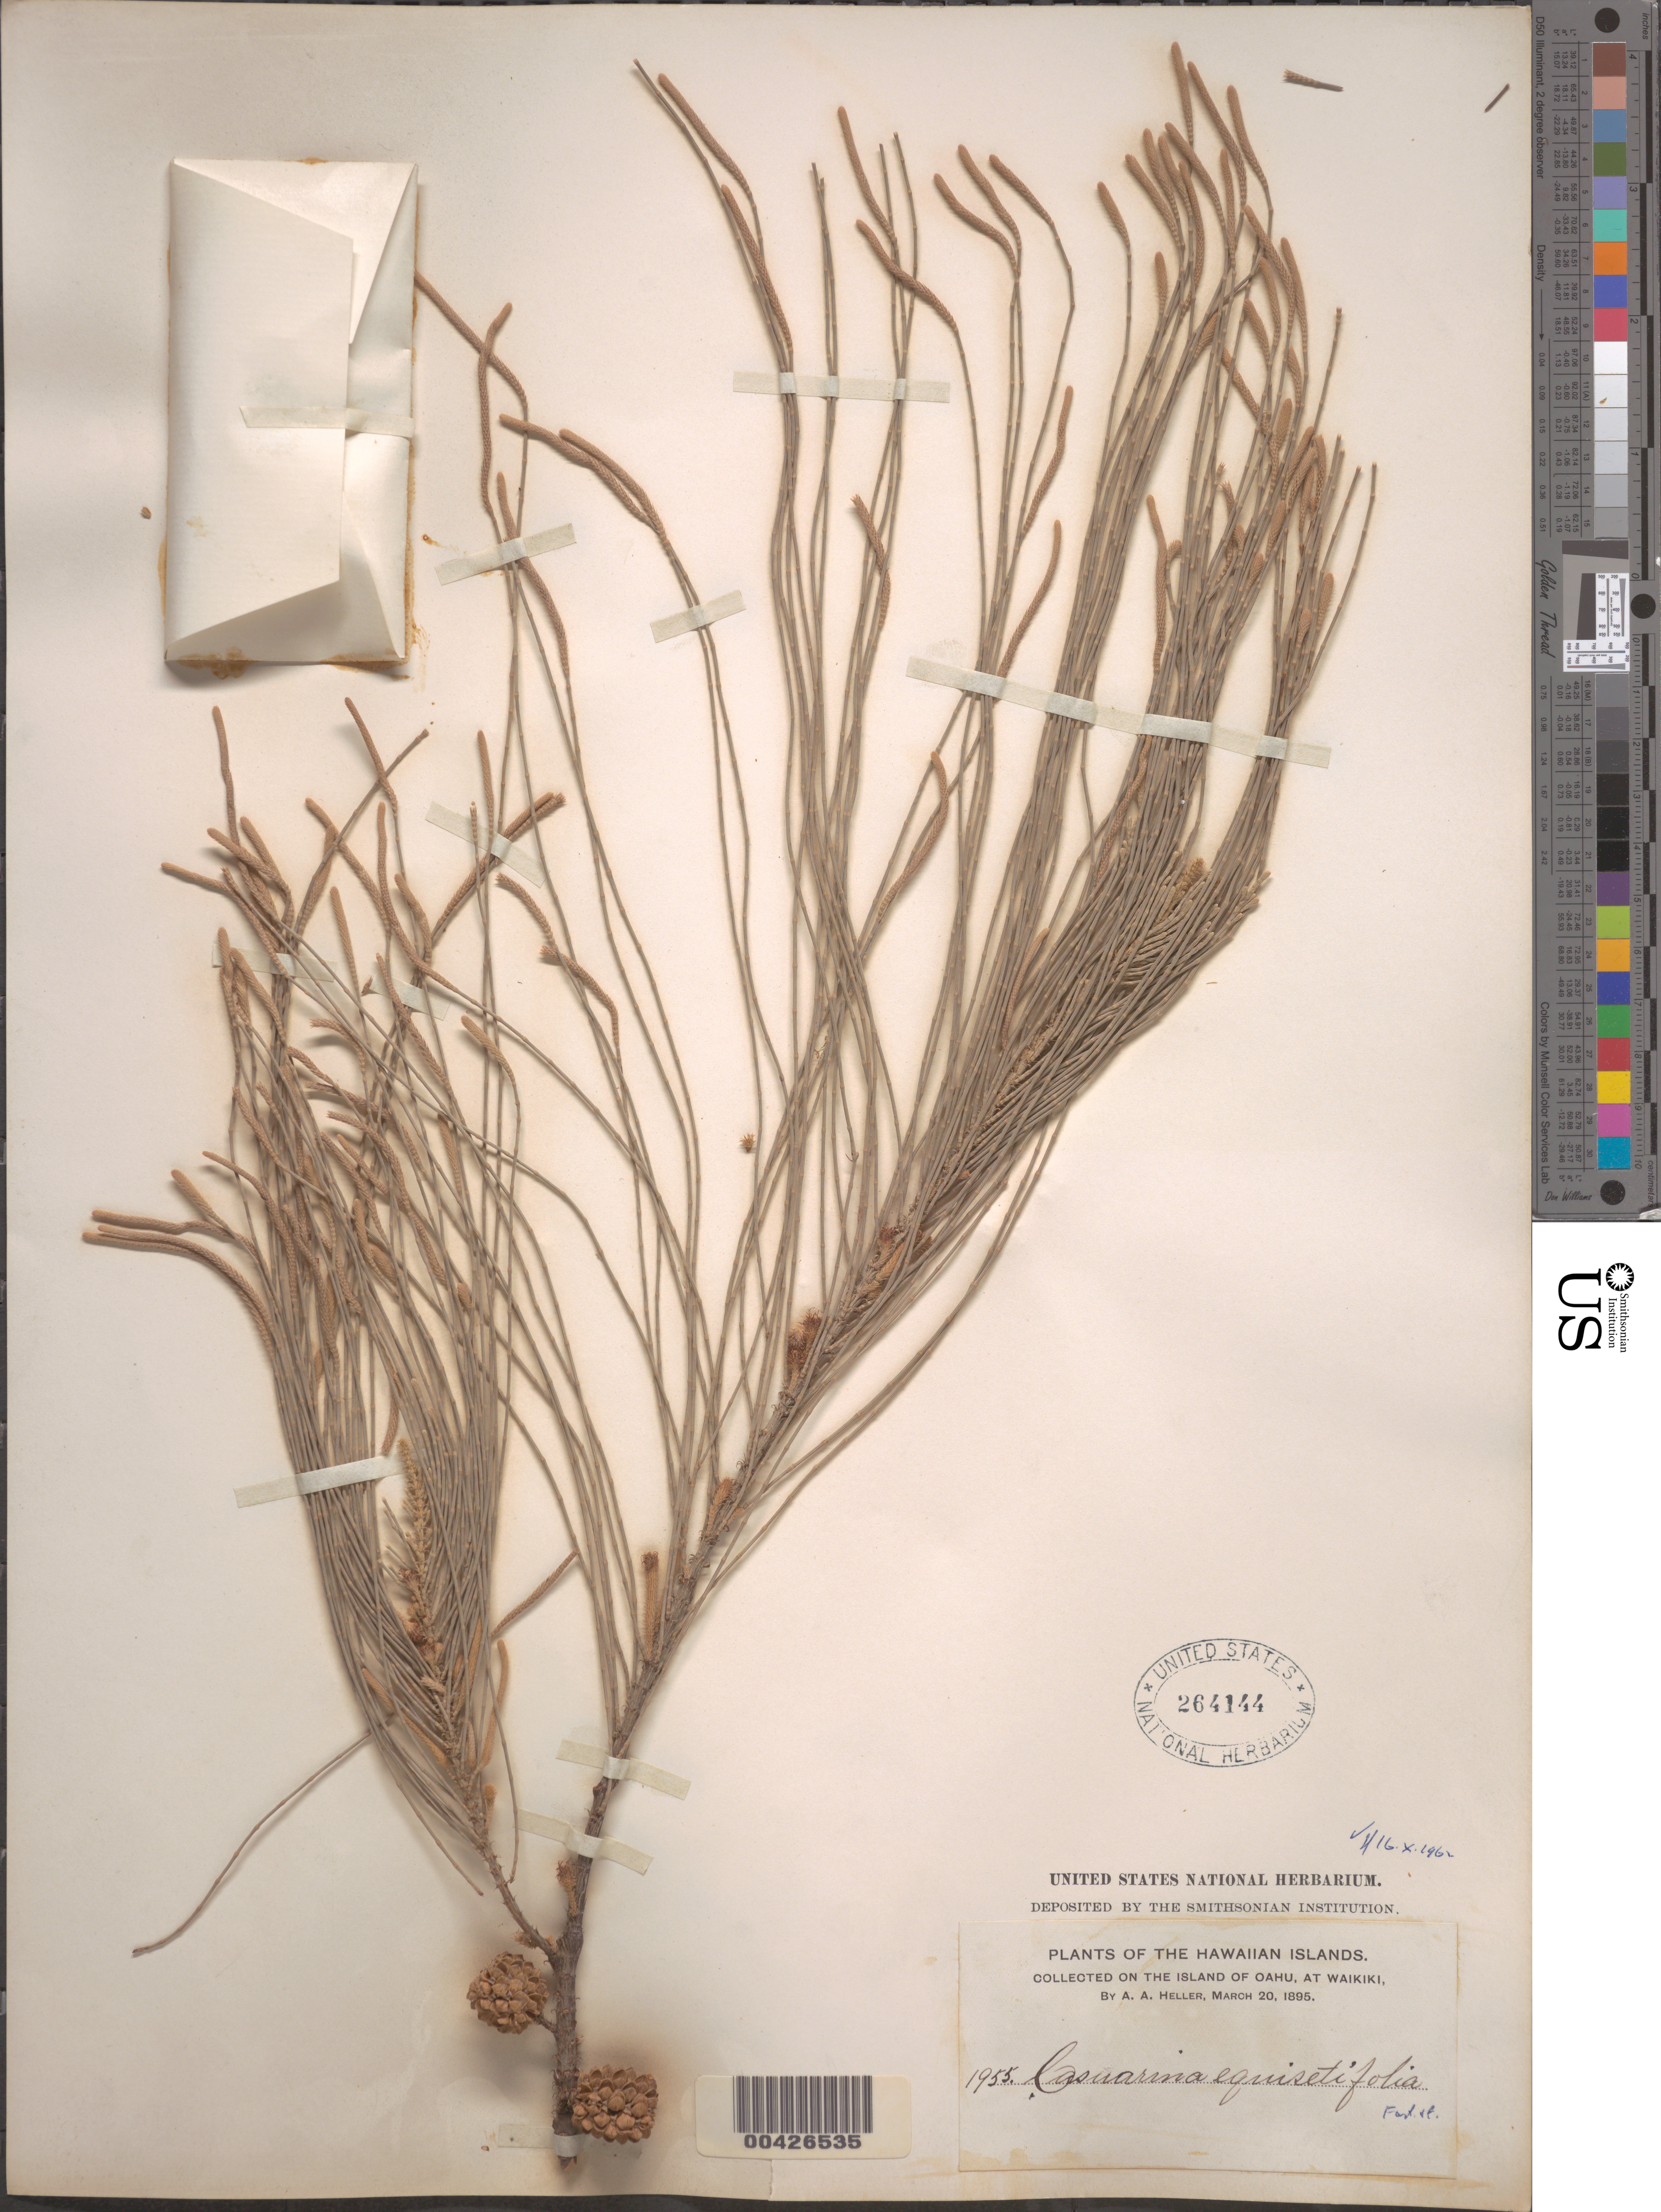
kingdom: Plantae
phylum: Tracheophyta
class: Magnoliopsida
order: Fagales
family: Casuarinaceae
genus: Casuarina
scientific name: Casuarina equisetifolia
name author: L.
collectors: A. A. Heller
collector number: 1955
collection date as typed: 20 Mar 1895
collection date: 1895-03-20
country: United States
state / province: Hawaii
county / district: Honolulu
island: Oahu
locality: Waikiki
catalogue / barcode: US 264144